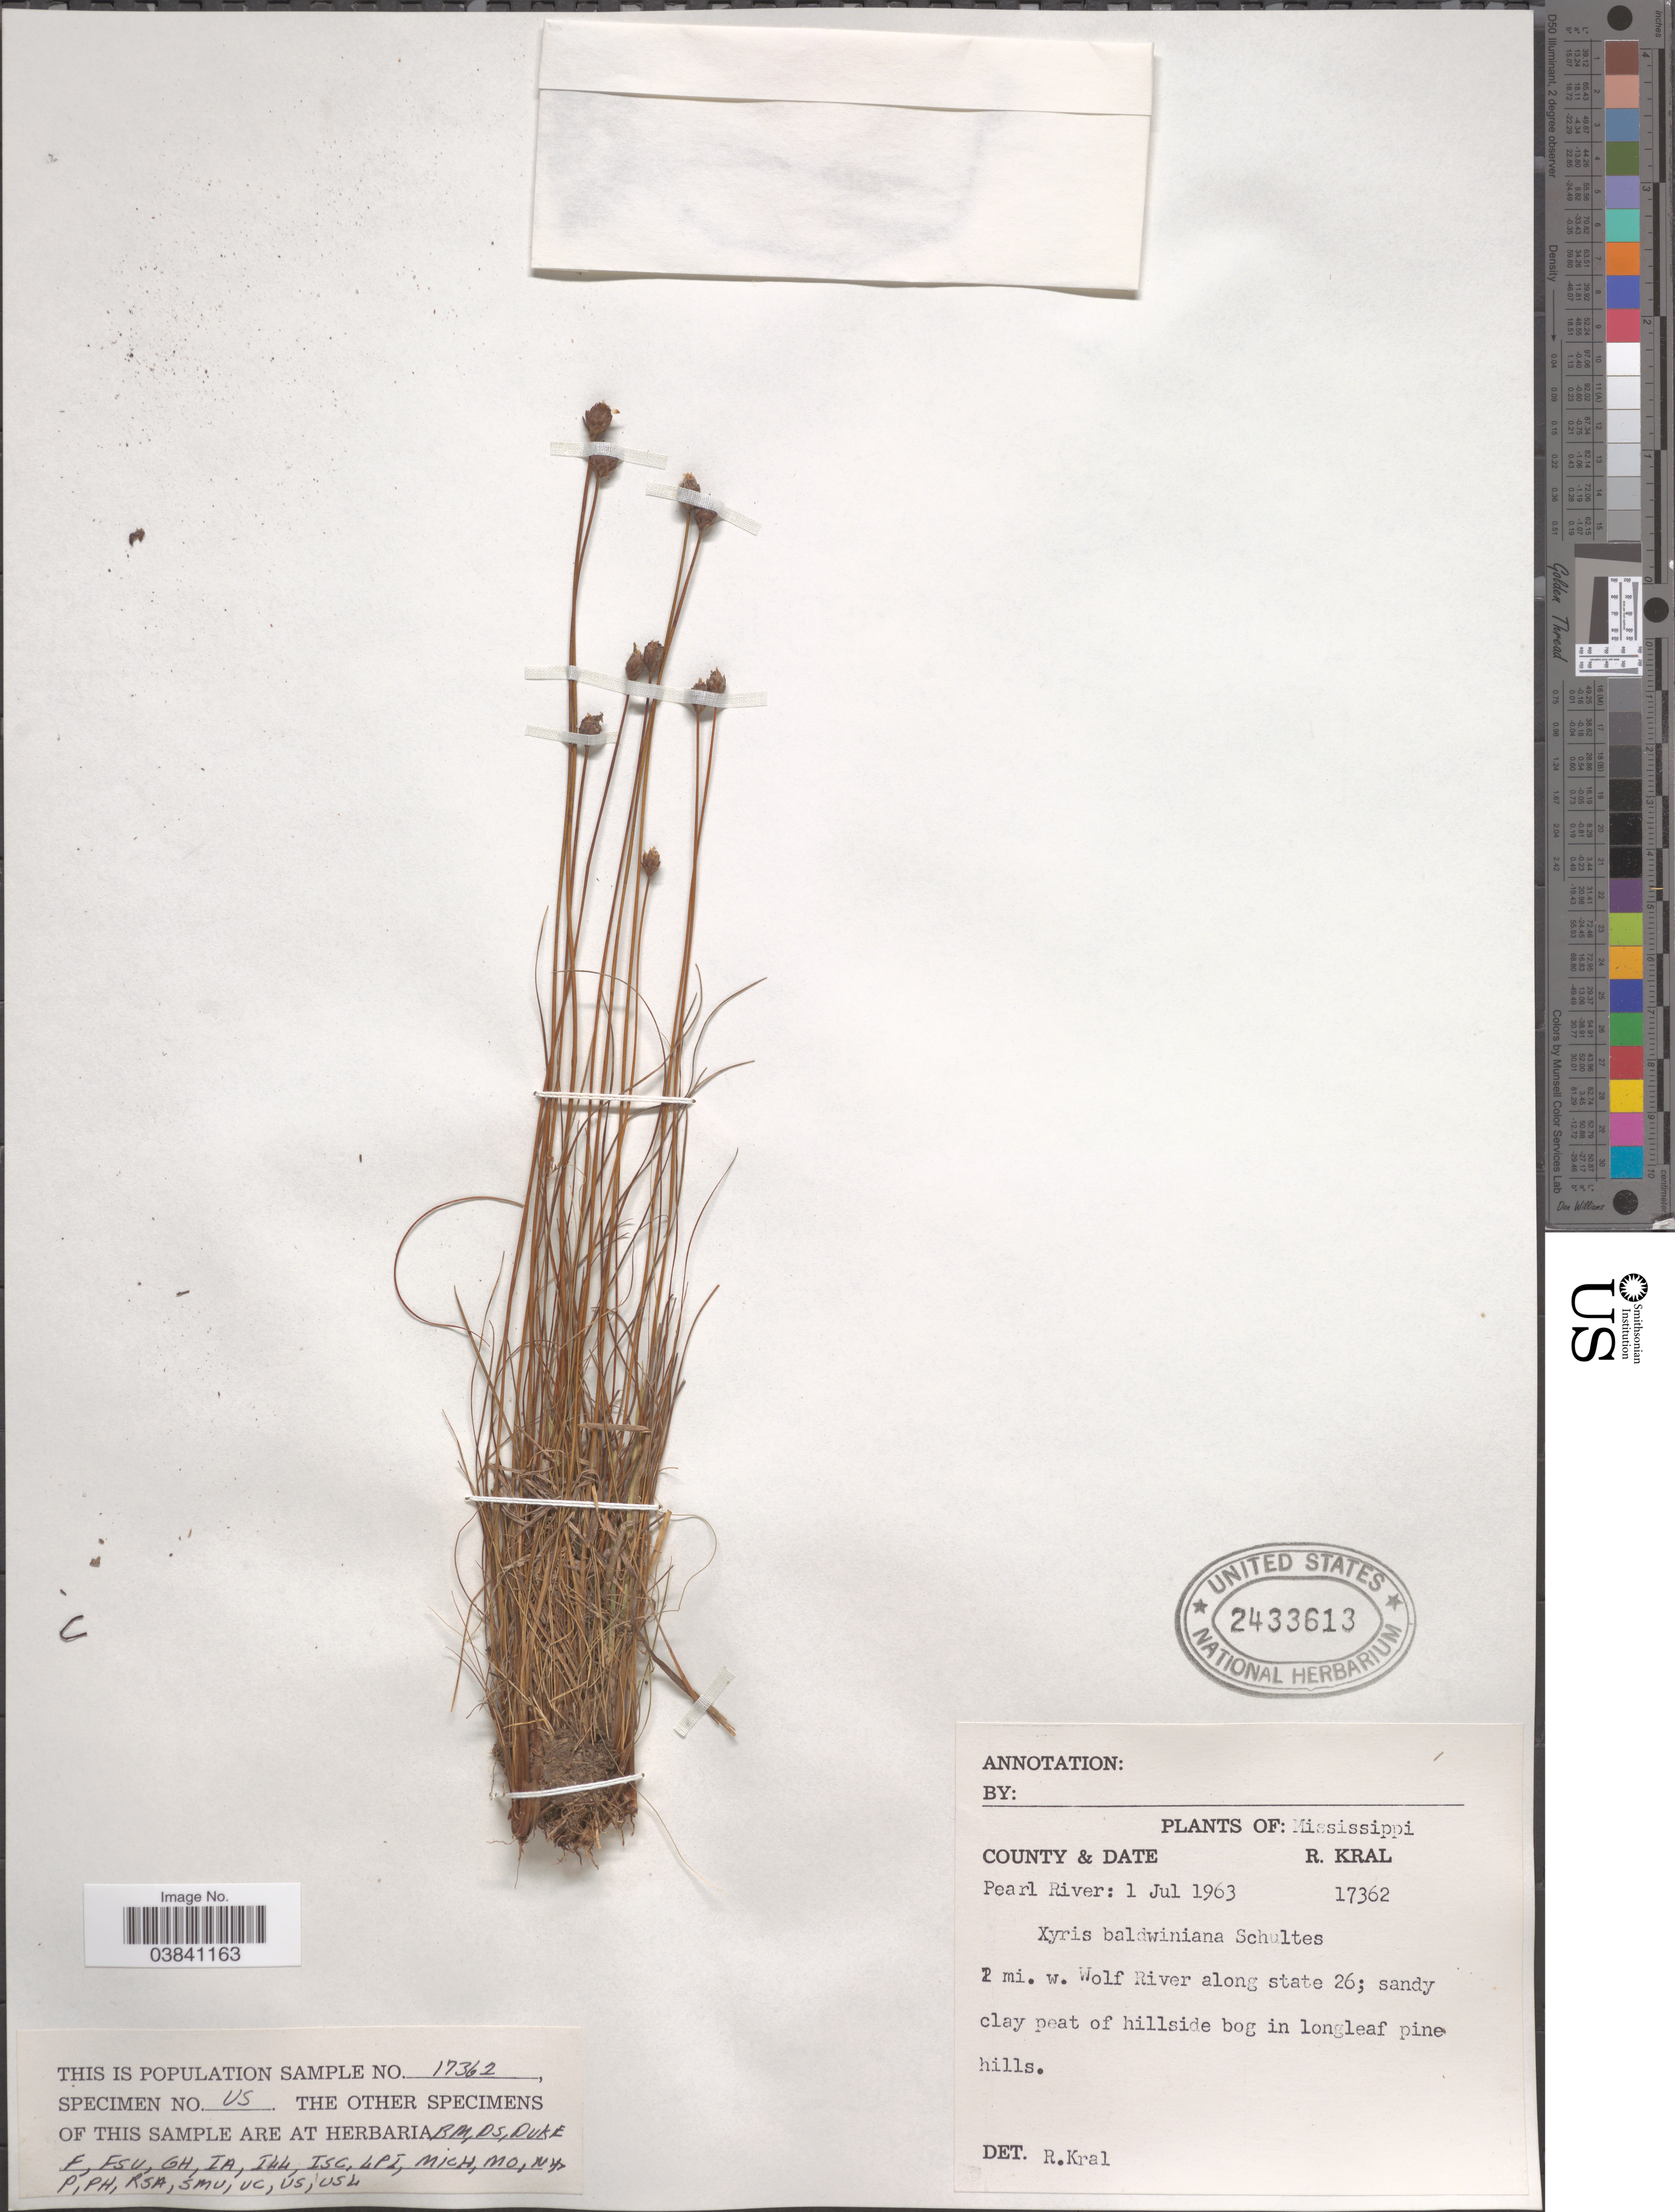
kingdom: Plantae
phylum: Tracheophyta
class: Liliopsida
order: Poales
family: Xyridaceae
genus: Xyris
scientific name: Xyris baldwiniana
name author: Schult.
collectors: R. Kral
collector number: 17362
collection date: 1963-07-01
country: United States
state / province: Mississippi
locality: Pearl River: 2 mi. w. Wolf River along state 26.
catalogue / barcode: US 2433613